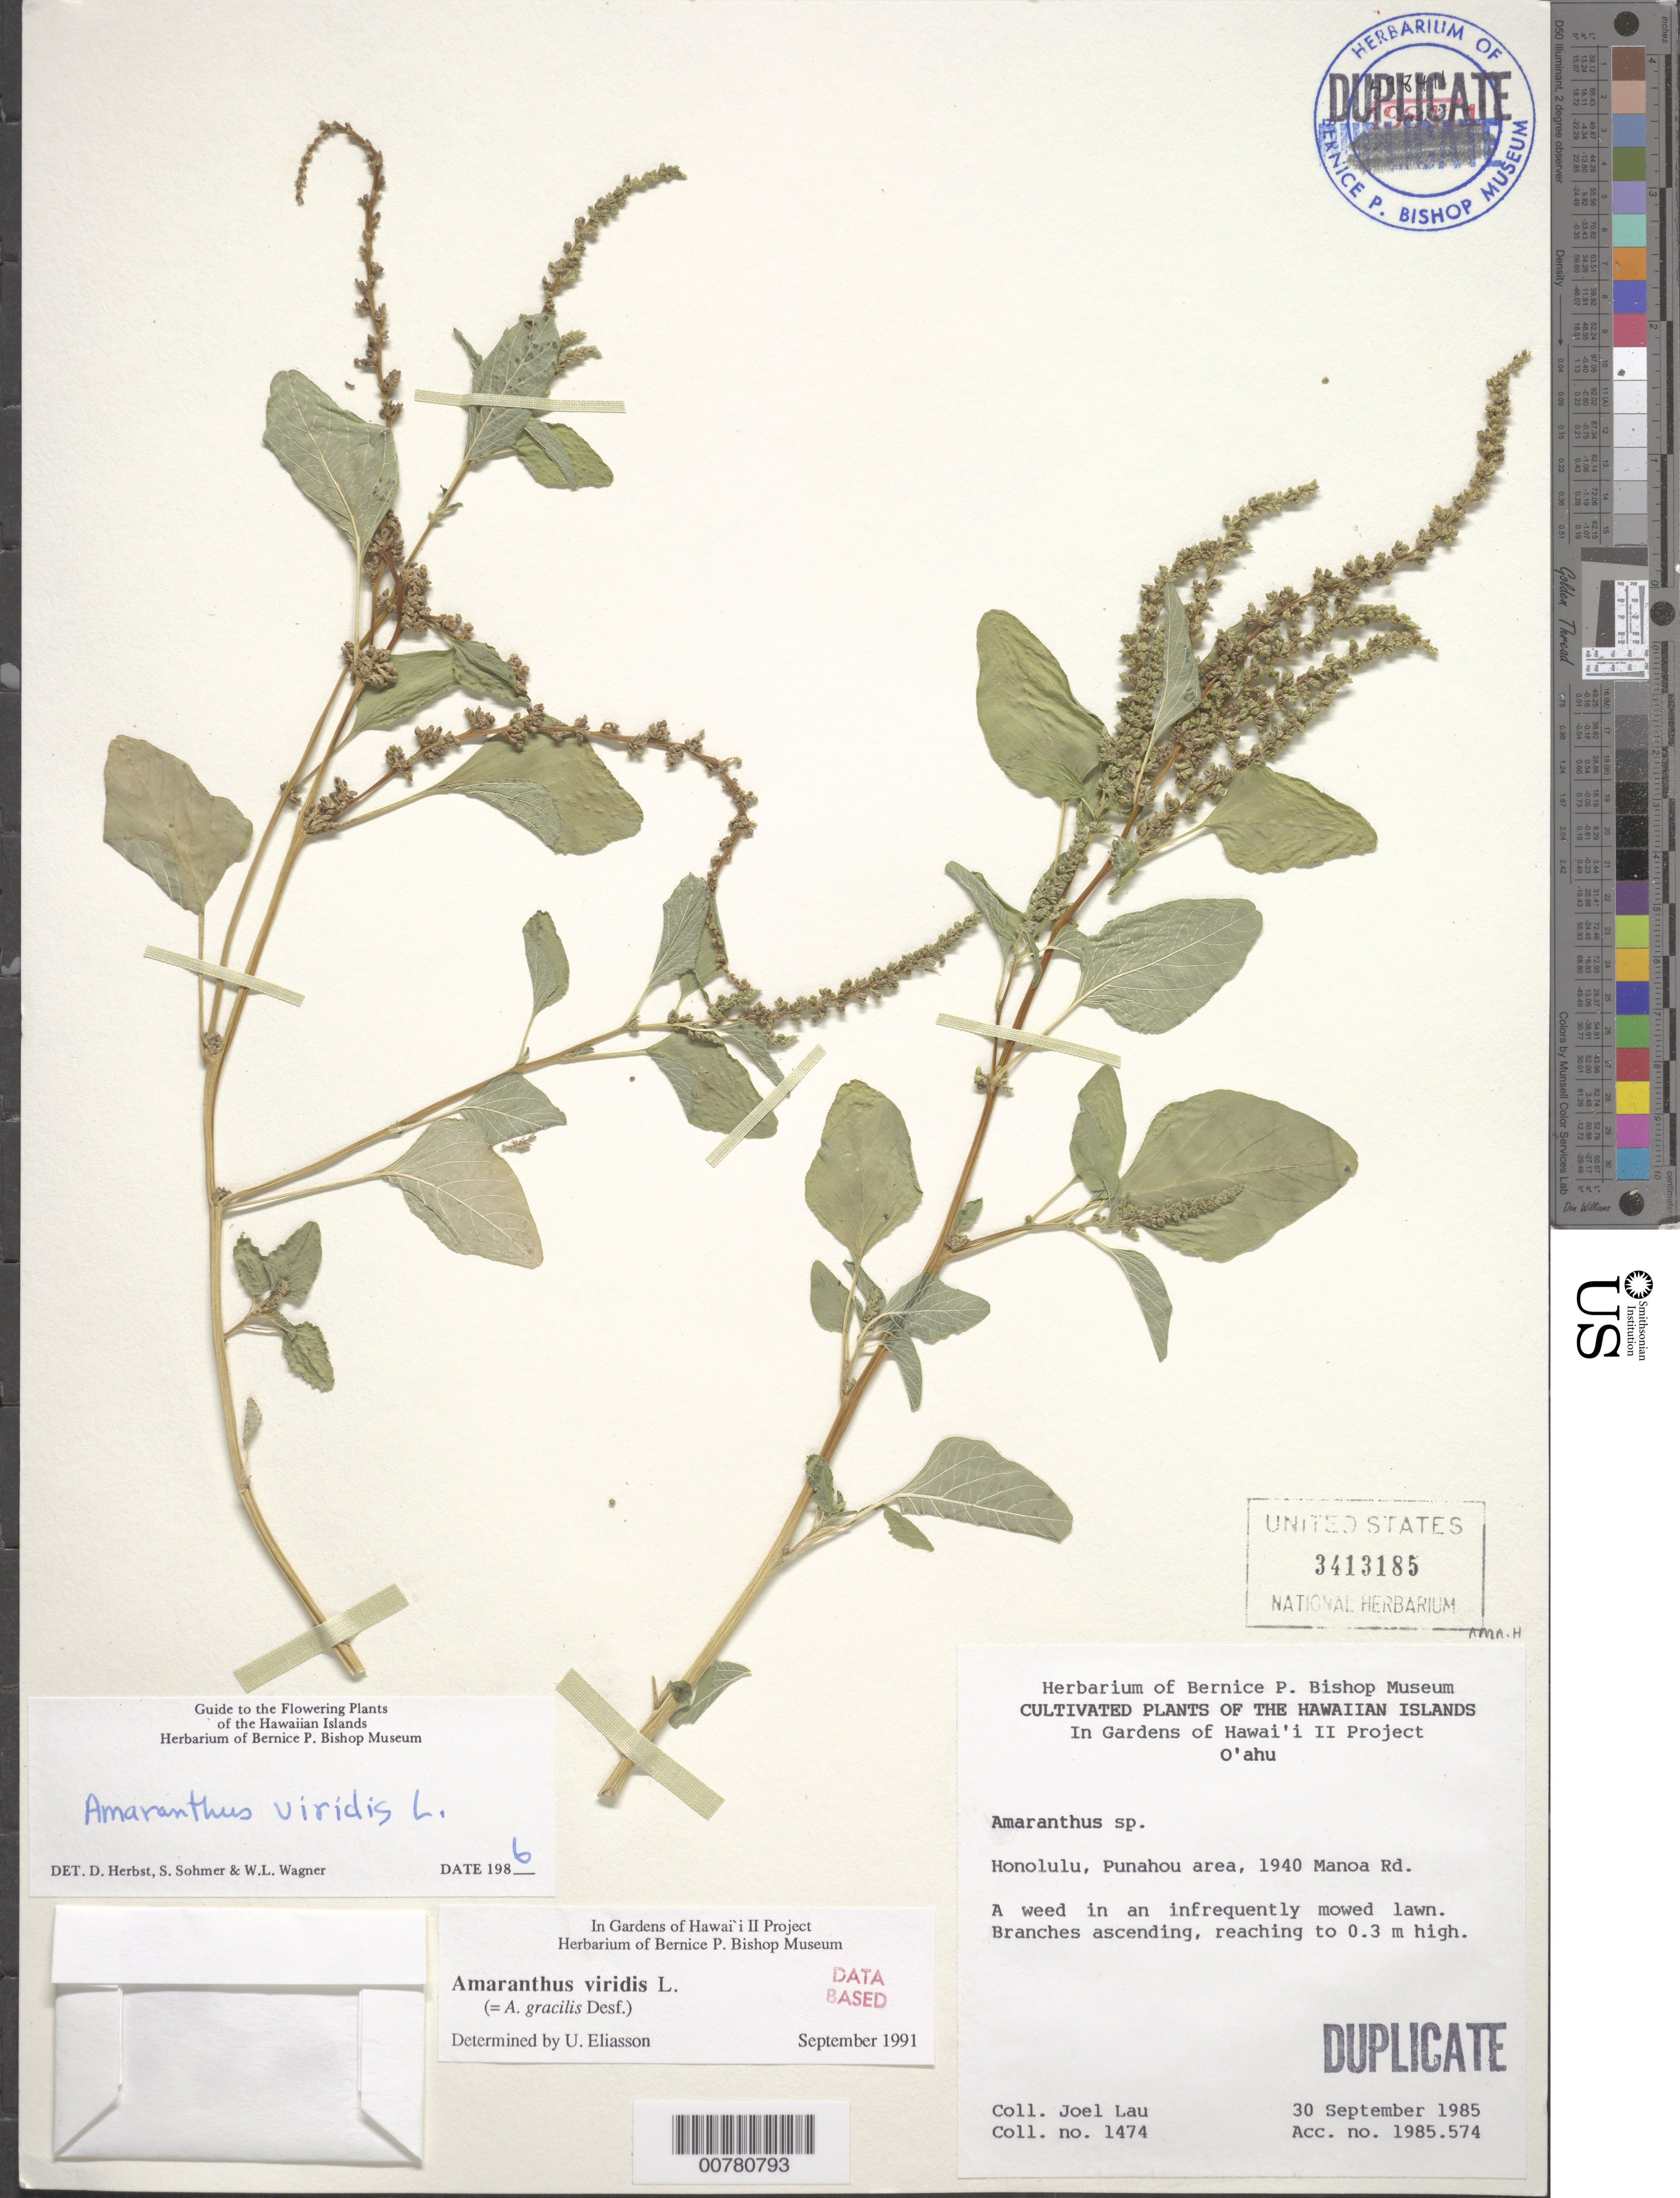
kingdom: Plantae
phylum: Tracheophyta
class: Magnoliopsida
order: Caryophyllales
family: Amaranthaceae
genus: Amaranthus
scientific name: Amaranthus viridis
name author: L.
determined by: Herbst, D. R.; Sohmer, S. H.; Wagner, W. L.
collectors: J. Lau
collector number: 1474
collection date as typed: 30 Sep 1985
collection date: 1985-09-30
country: United States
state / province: Hawaii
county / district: Honolulu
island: Oahu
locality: Honolulu, Punahou area, 1940 Manoa Rd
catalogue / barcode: US 3413185